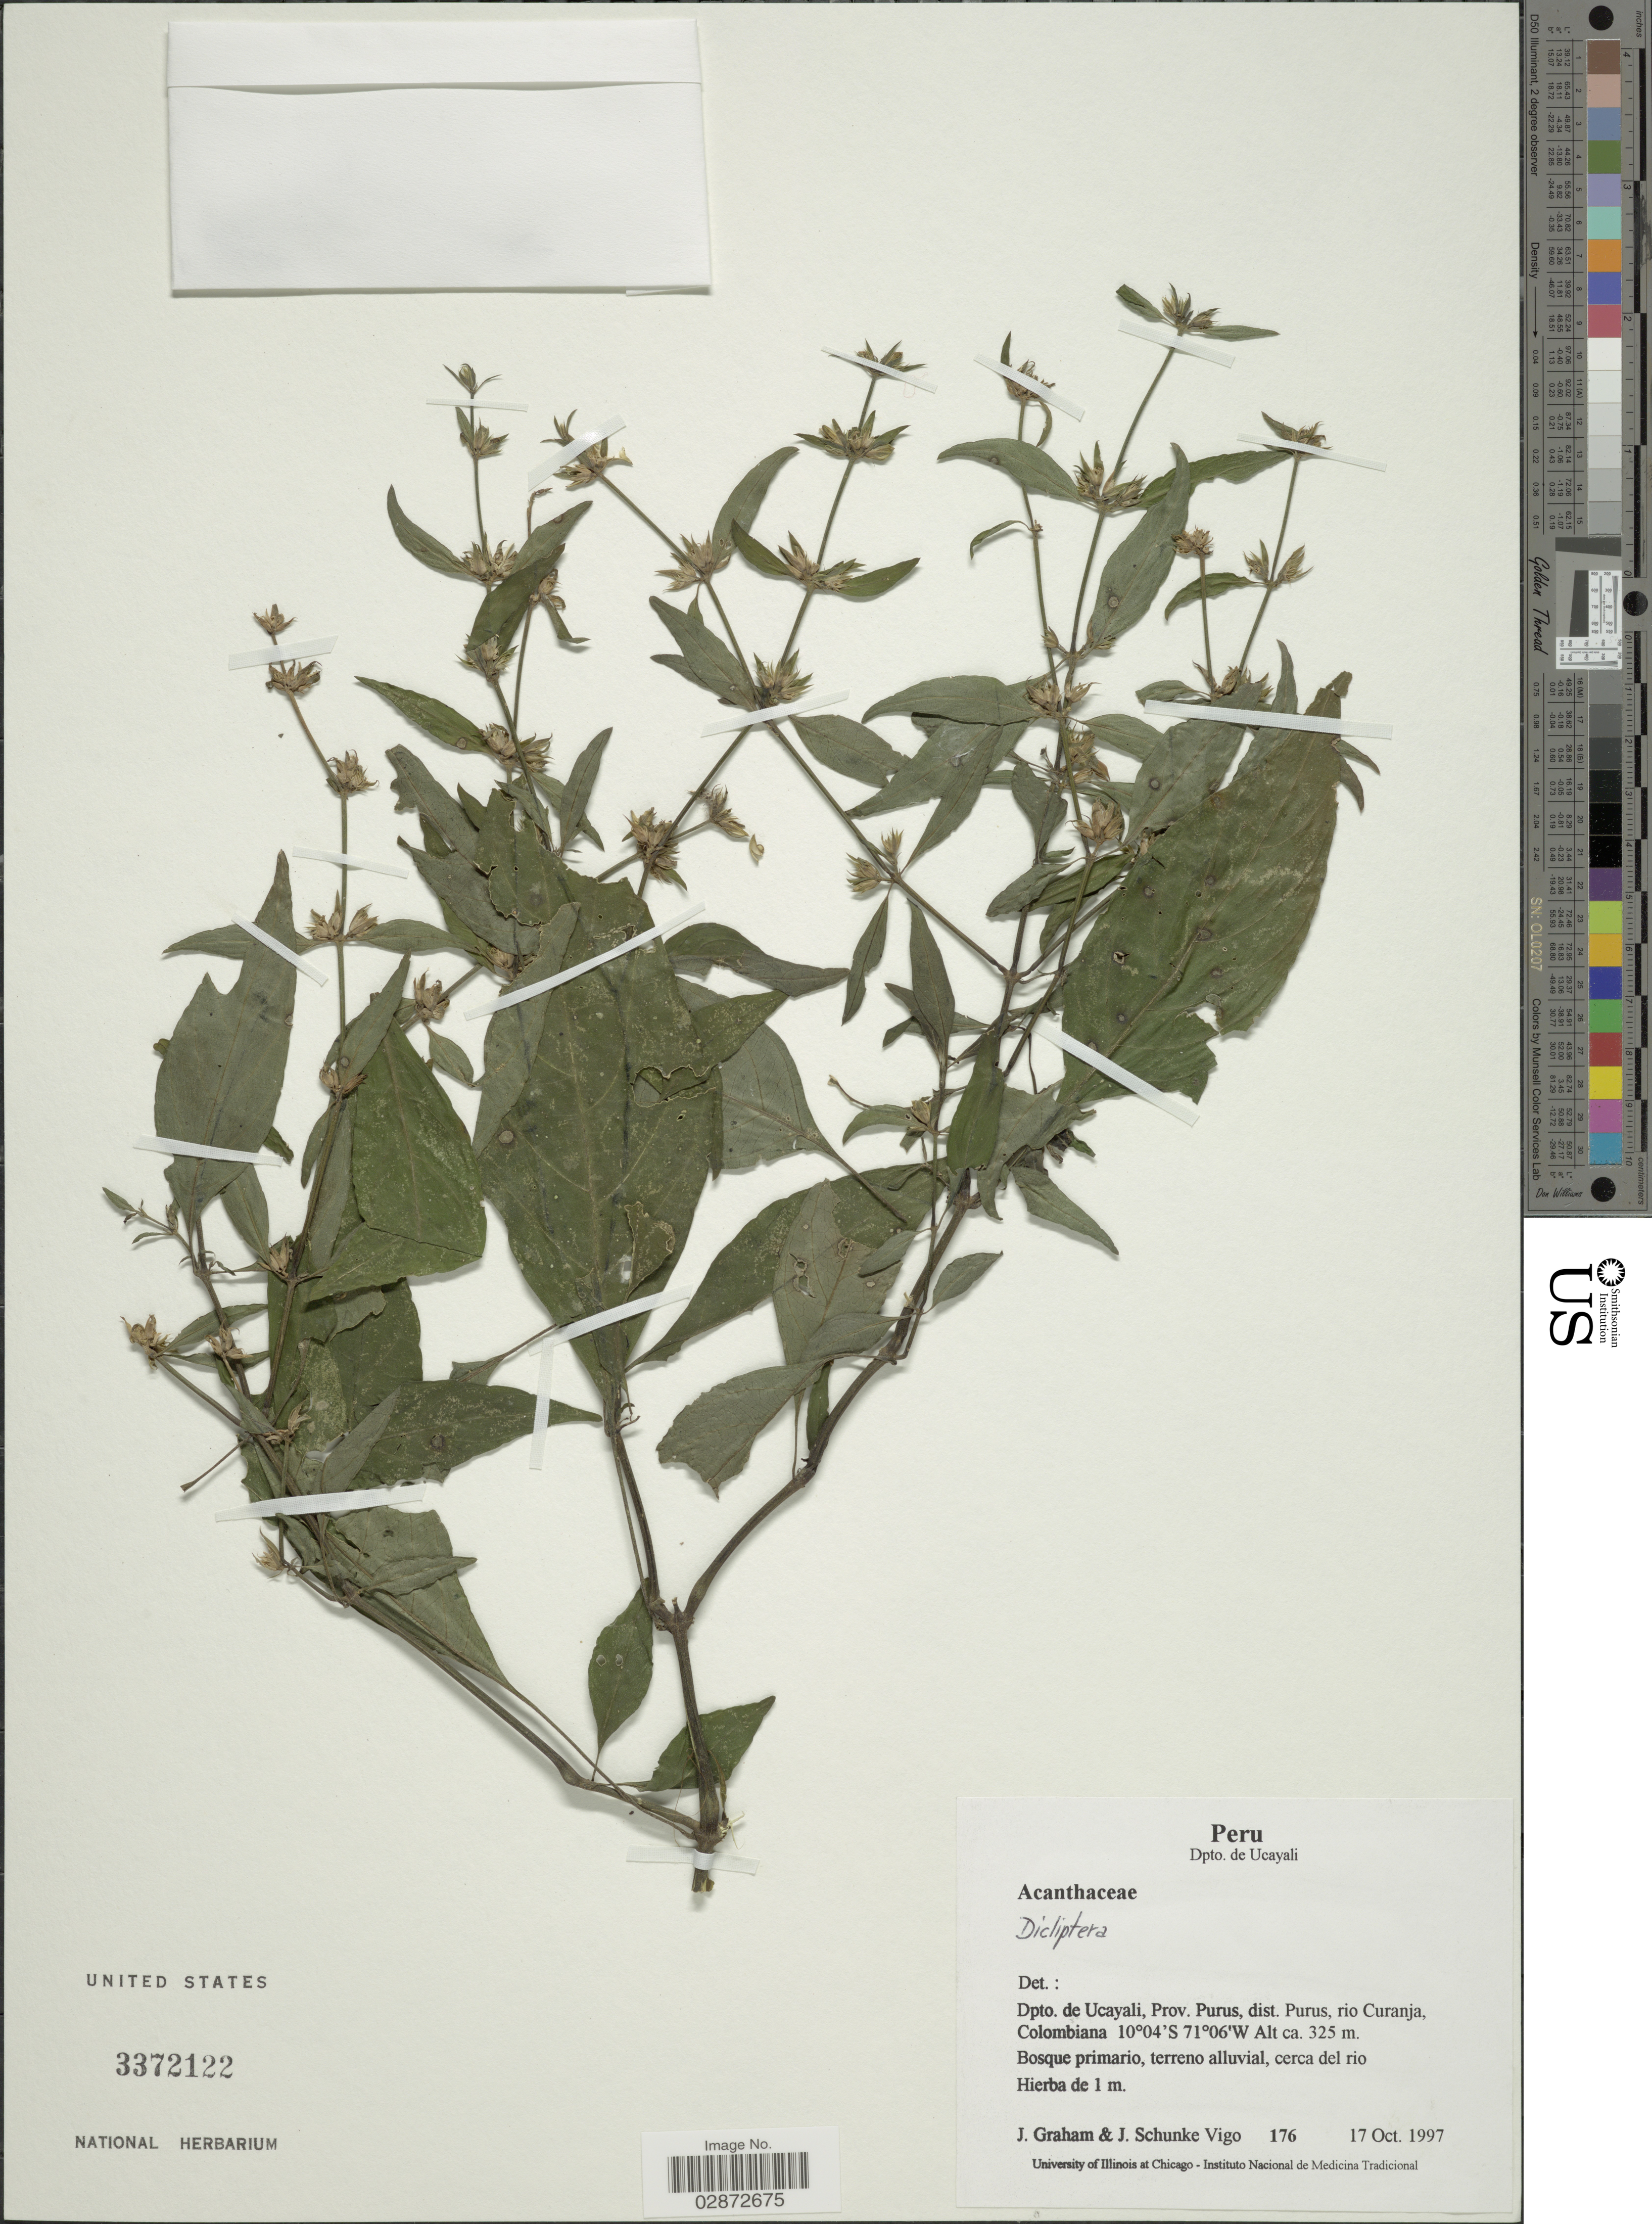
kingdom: Plantae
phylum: Tracheophyta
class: Magnoliopsida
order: Lamiales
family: Acanthaceae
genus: Dicliptera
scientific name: Dicliptera sp.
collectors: J. Graham & J. Schunke Vigo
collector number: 176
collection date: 1997-10-17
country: Peru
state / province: Ucayali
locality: Dpto. de Ucayali, Prov. Purus, dist. Purus, rio Curanja, Colombiana.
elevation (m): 325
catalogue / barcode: US 3372122